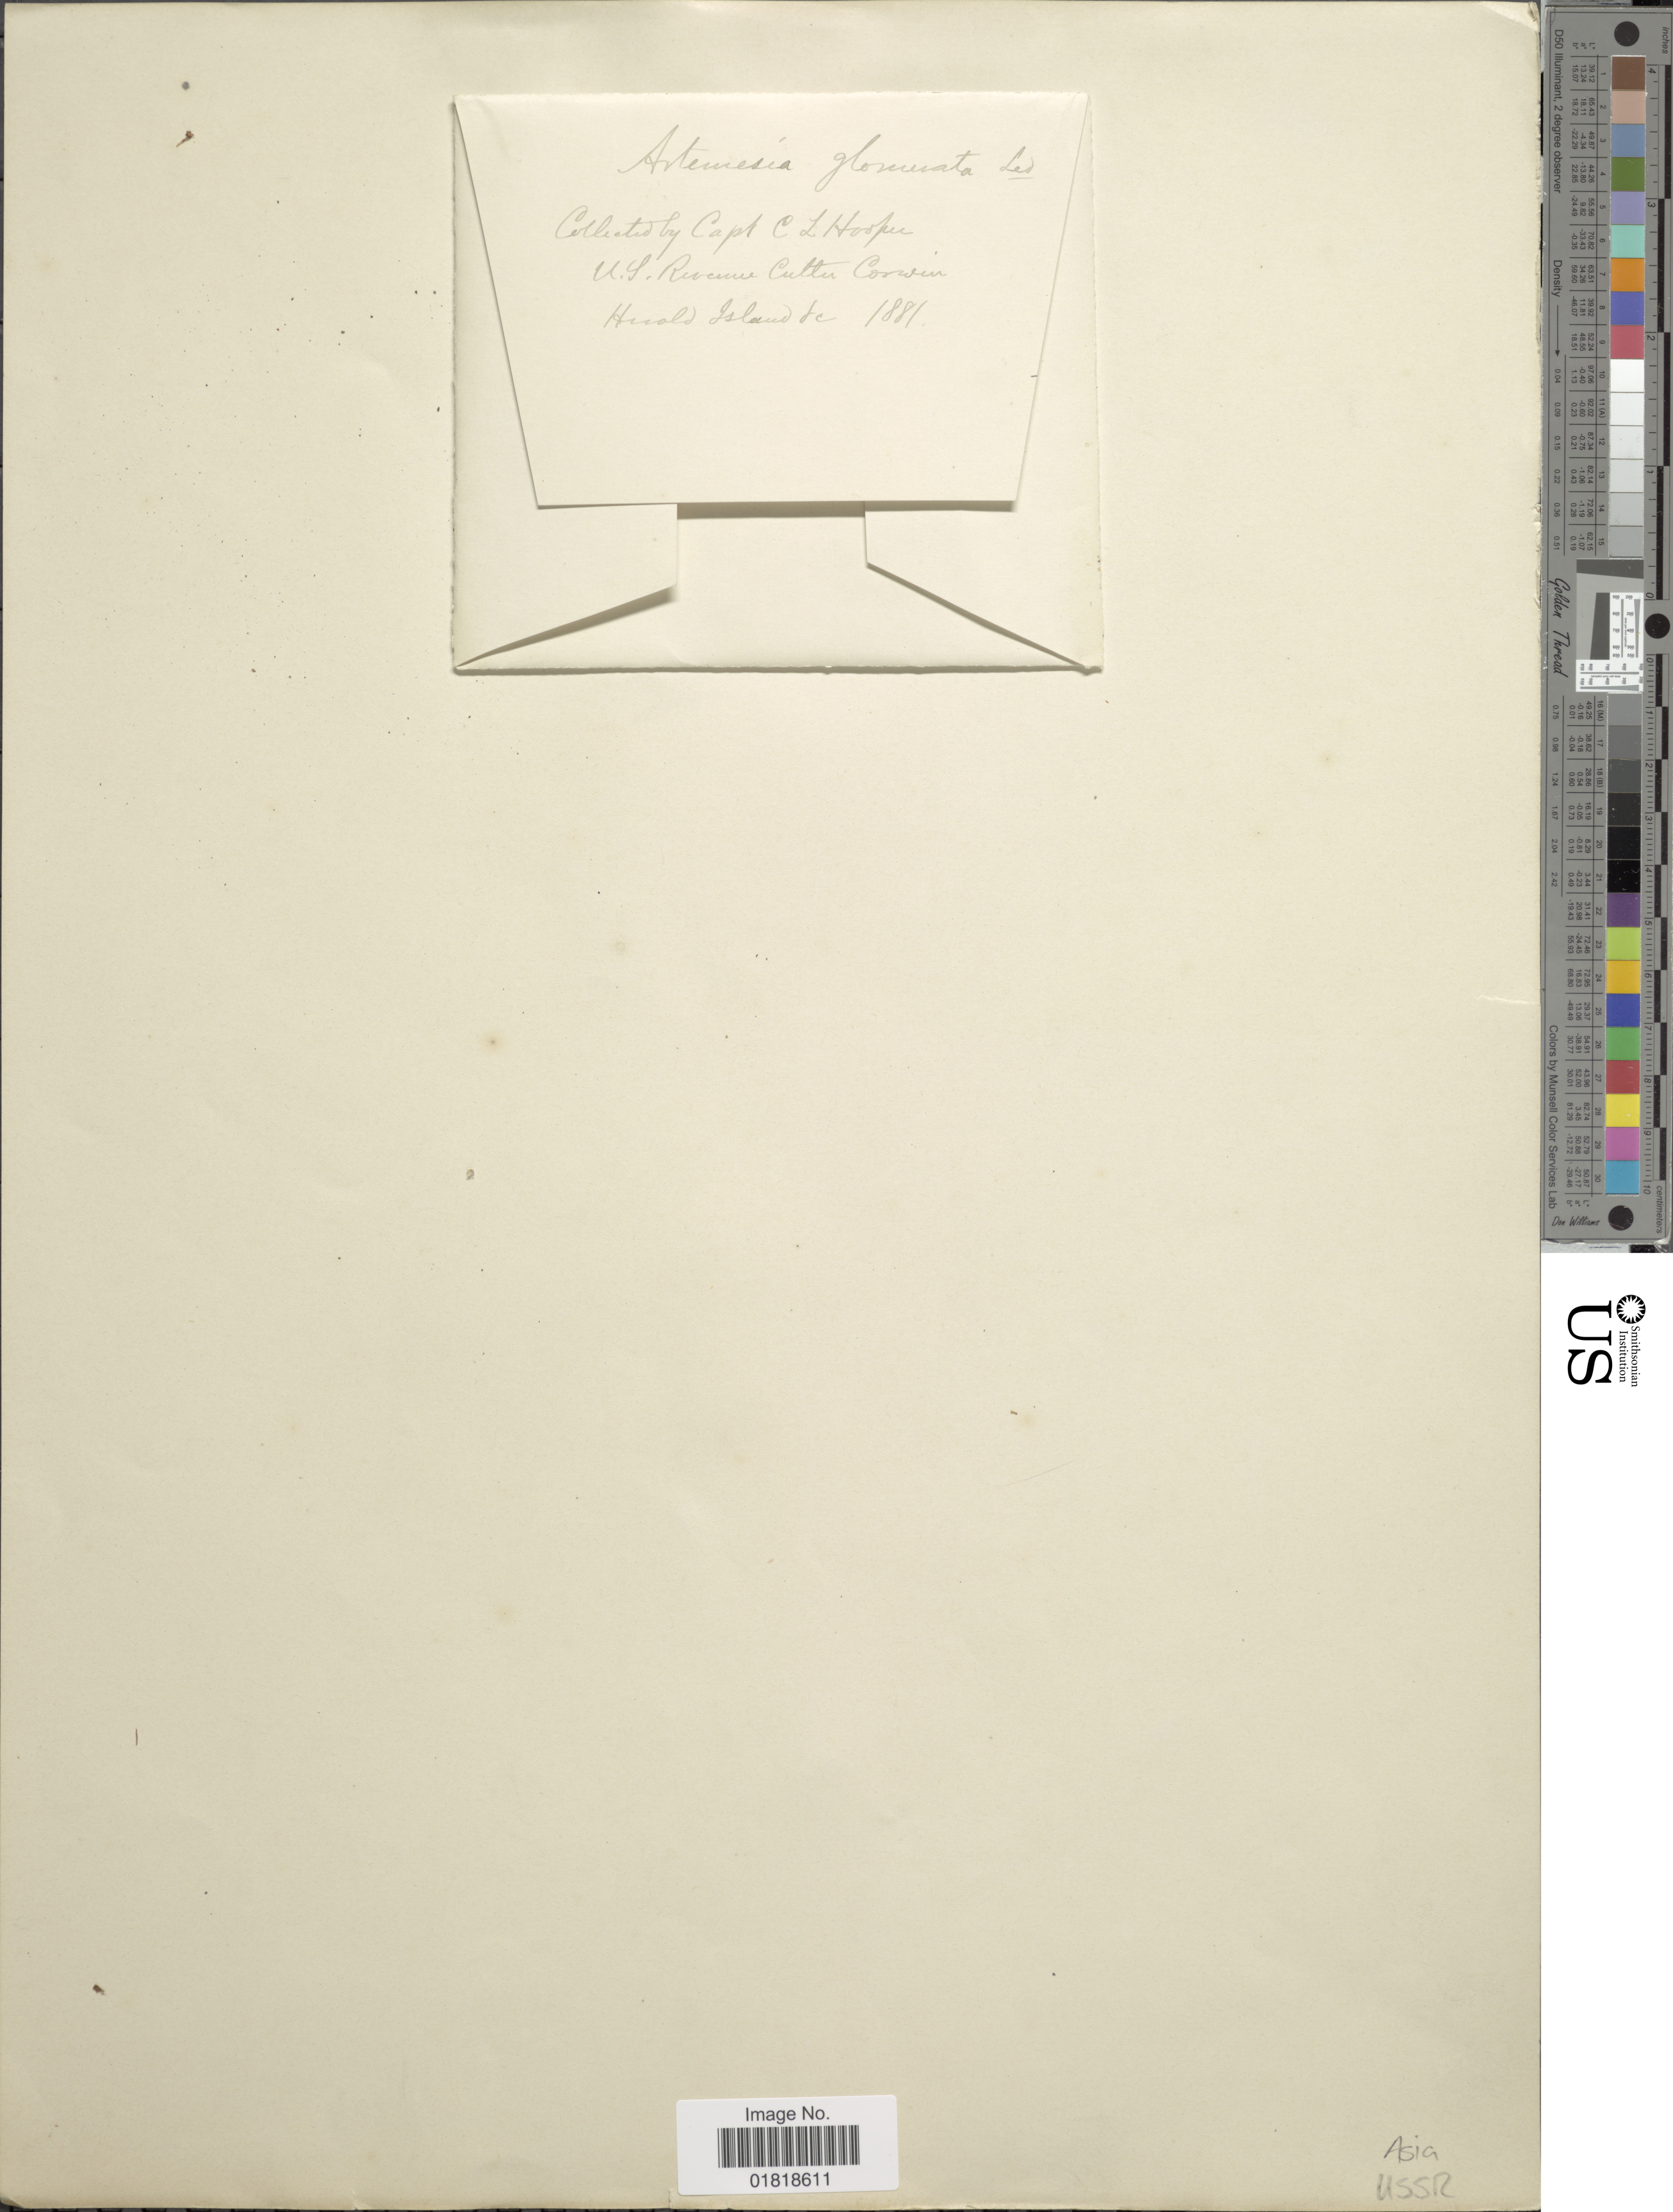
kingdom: Plantae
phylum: Tracheophyta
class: Magnoliopsida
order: Asterales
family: Asteraceae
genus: Artemisia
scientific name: Artemisia glomerata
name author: Ledeb.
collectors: C. Hooper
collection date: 1881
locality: U.S. Revenue Culter Corwin, Herlad Island [interpreted]